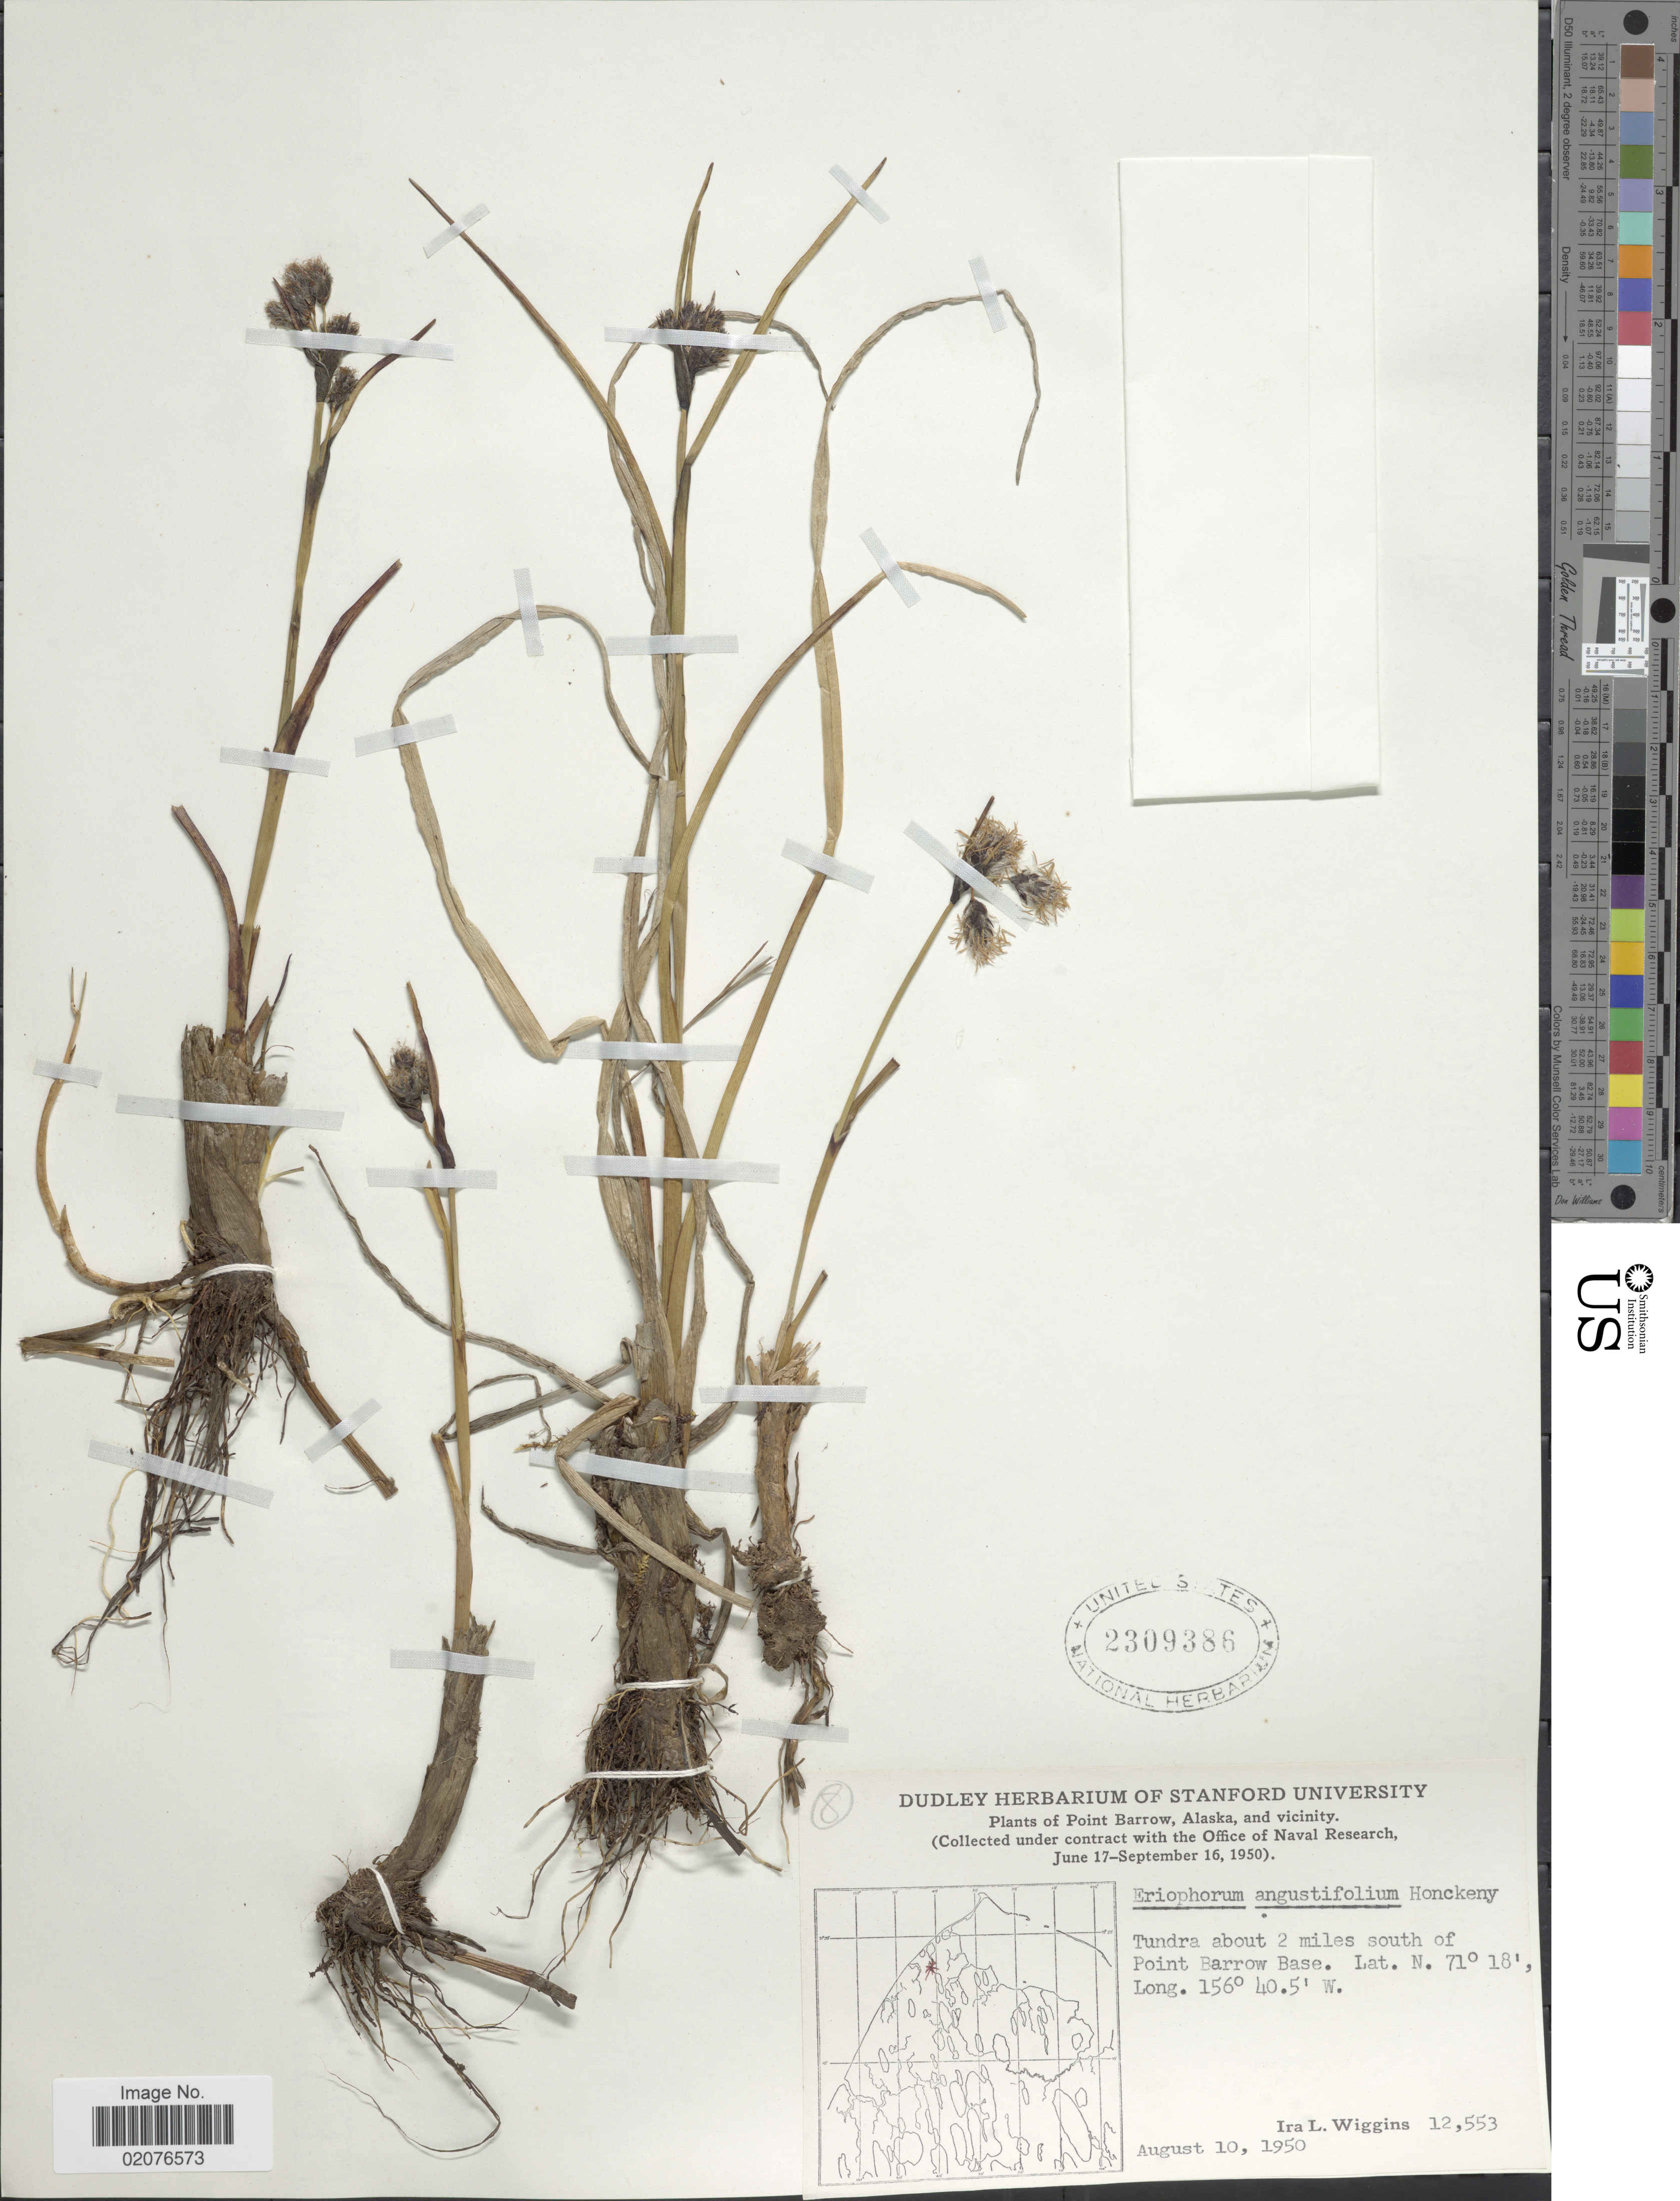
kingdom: Plantae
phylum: Tracheophyta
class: Liliopsida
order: Poales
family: Cyperaceae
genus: Eriophorum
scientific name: Eriophorum angustifolium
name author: Honck.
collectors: I. L. Wiggins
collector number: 12553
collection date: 1950-08-10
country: United States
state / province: Alaska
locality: Point Barrow, and vicinity, Tundra about 2 miles south of Point Barrow Base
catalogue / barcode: US 2309386